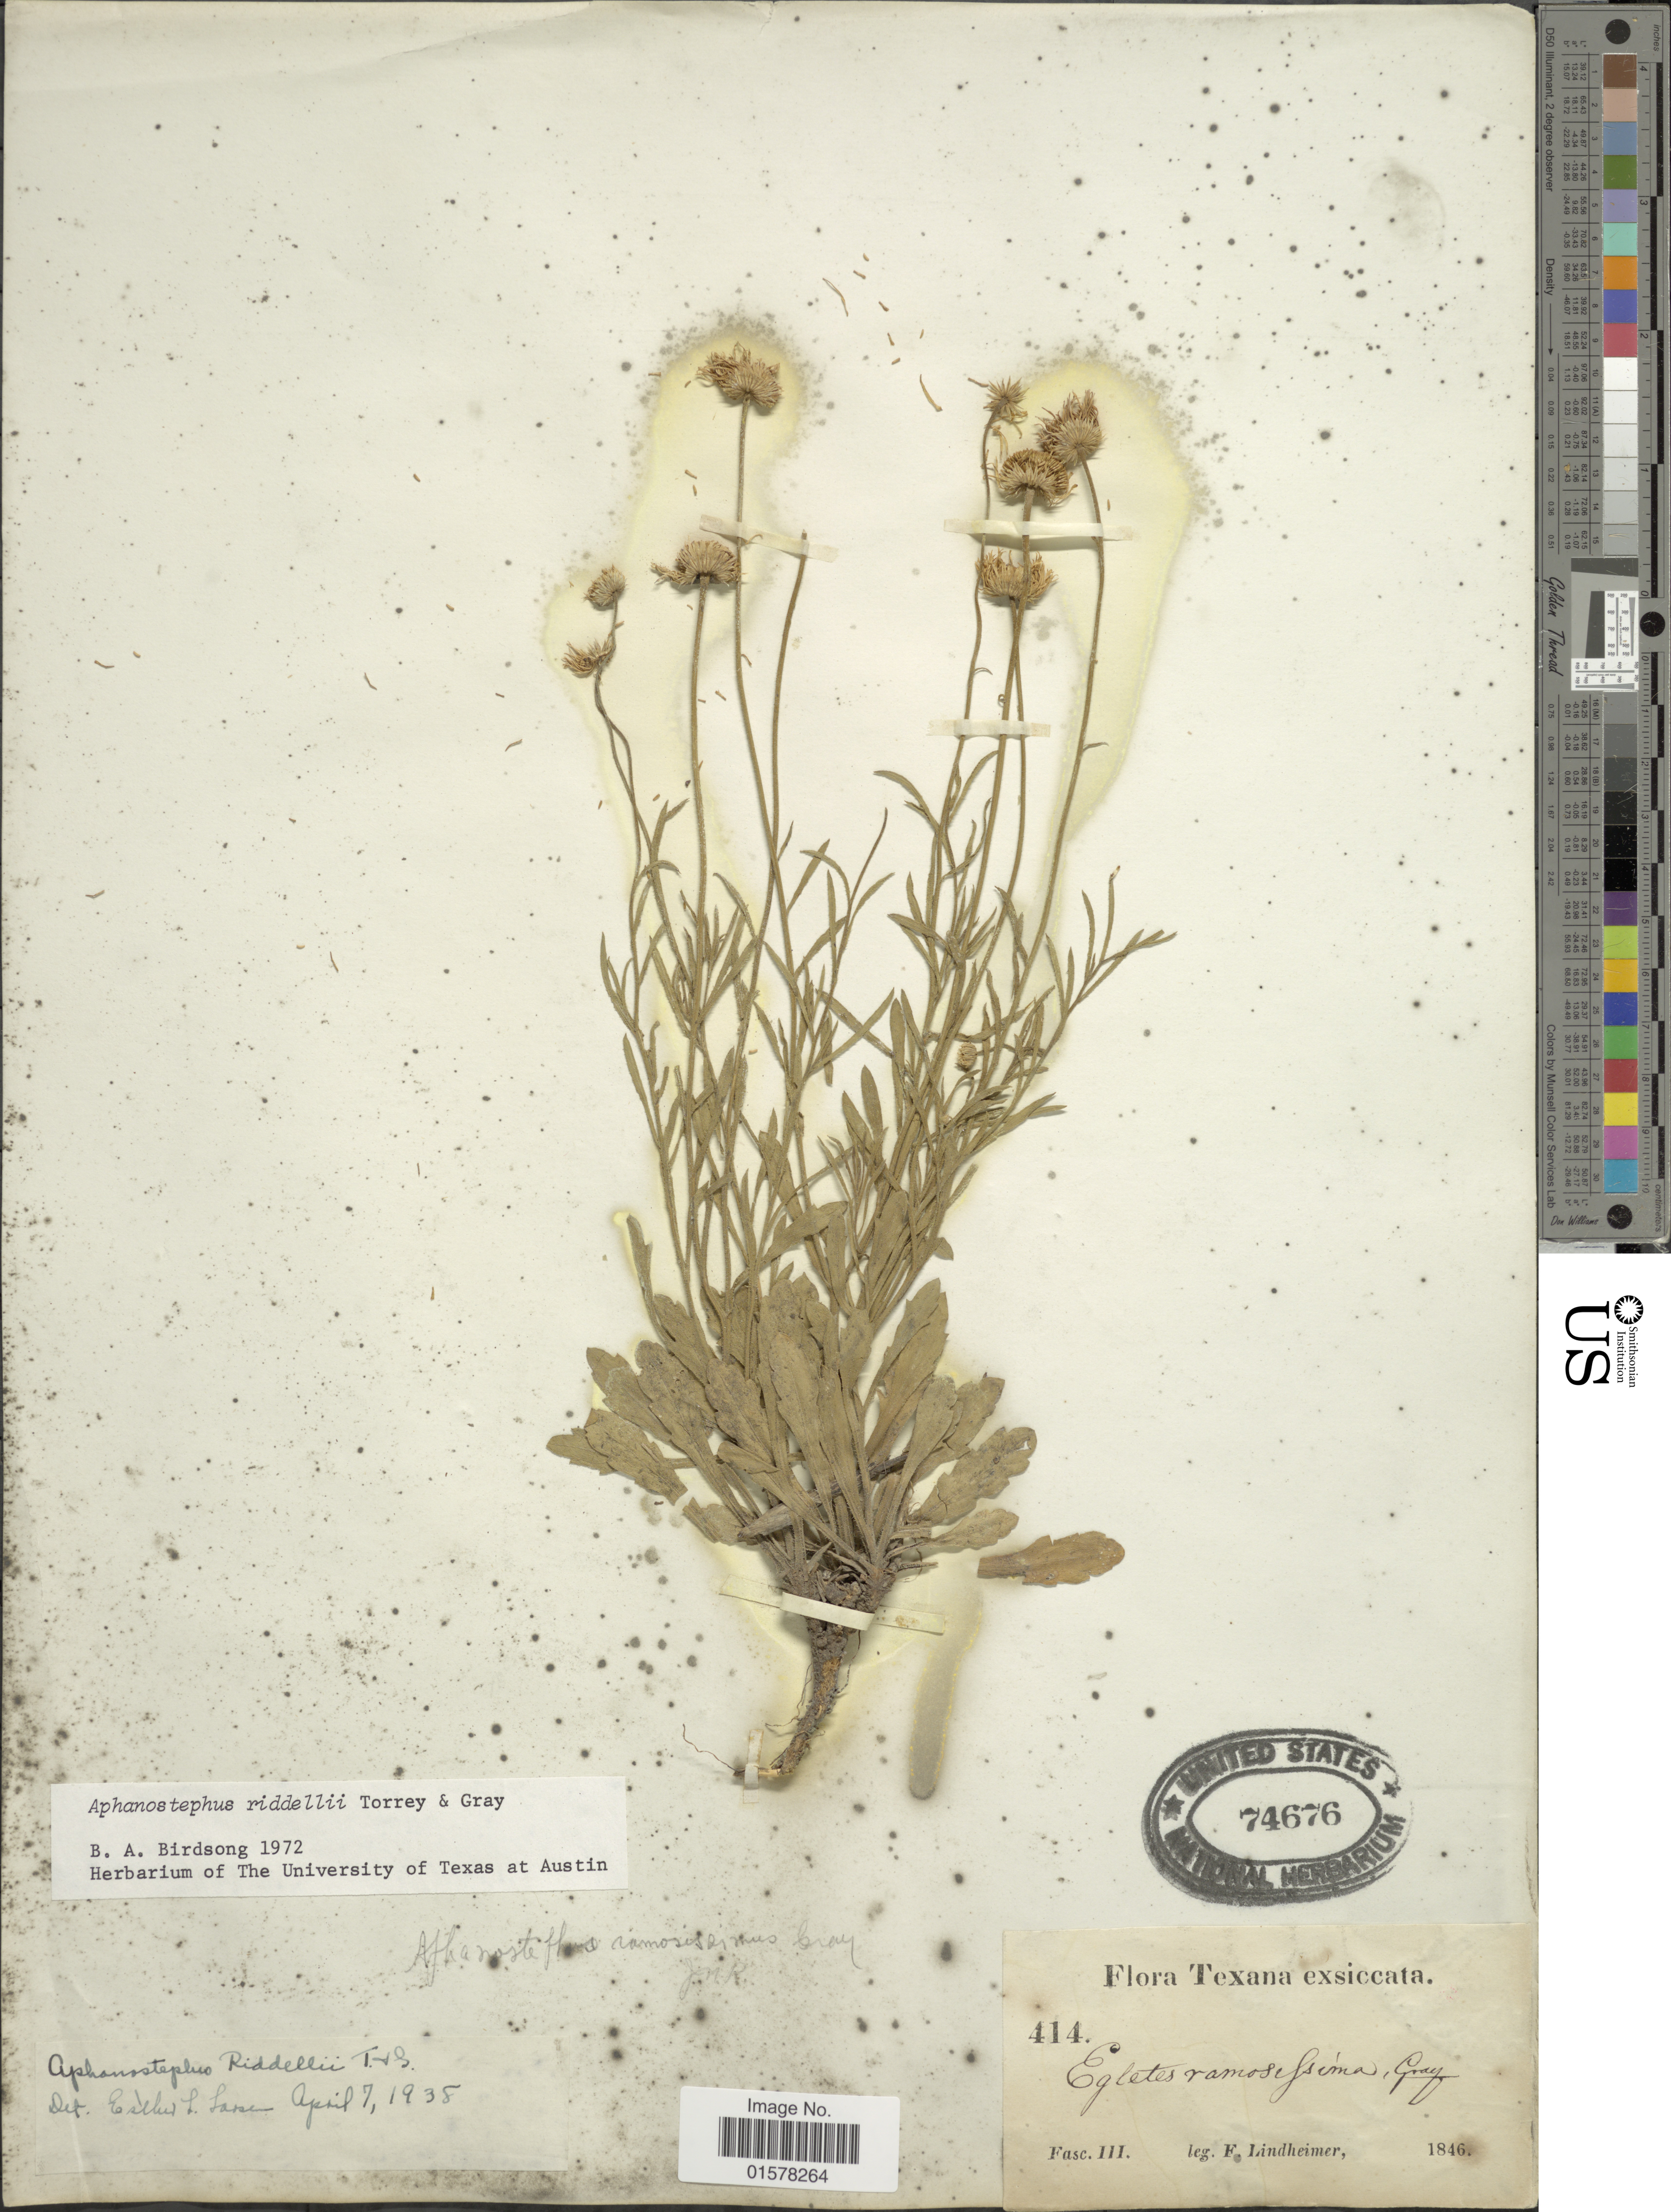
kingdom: Plantae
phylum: Tracheophyta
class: Magnoliopsida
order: Asterales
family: Asteraceae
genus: Aphanostephus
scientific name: Aphanostephus riddellii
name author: Torr. & A. Gray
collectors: F. Lindheimer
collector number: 414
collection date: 1846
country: United States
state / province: Texas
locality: Texana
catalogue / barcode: US 74676